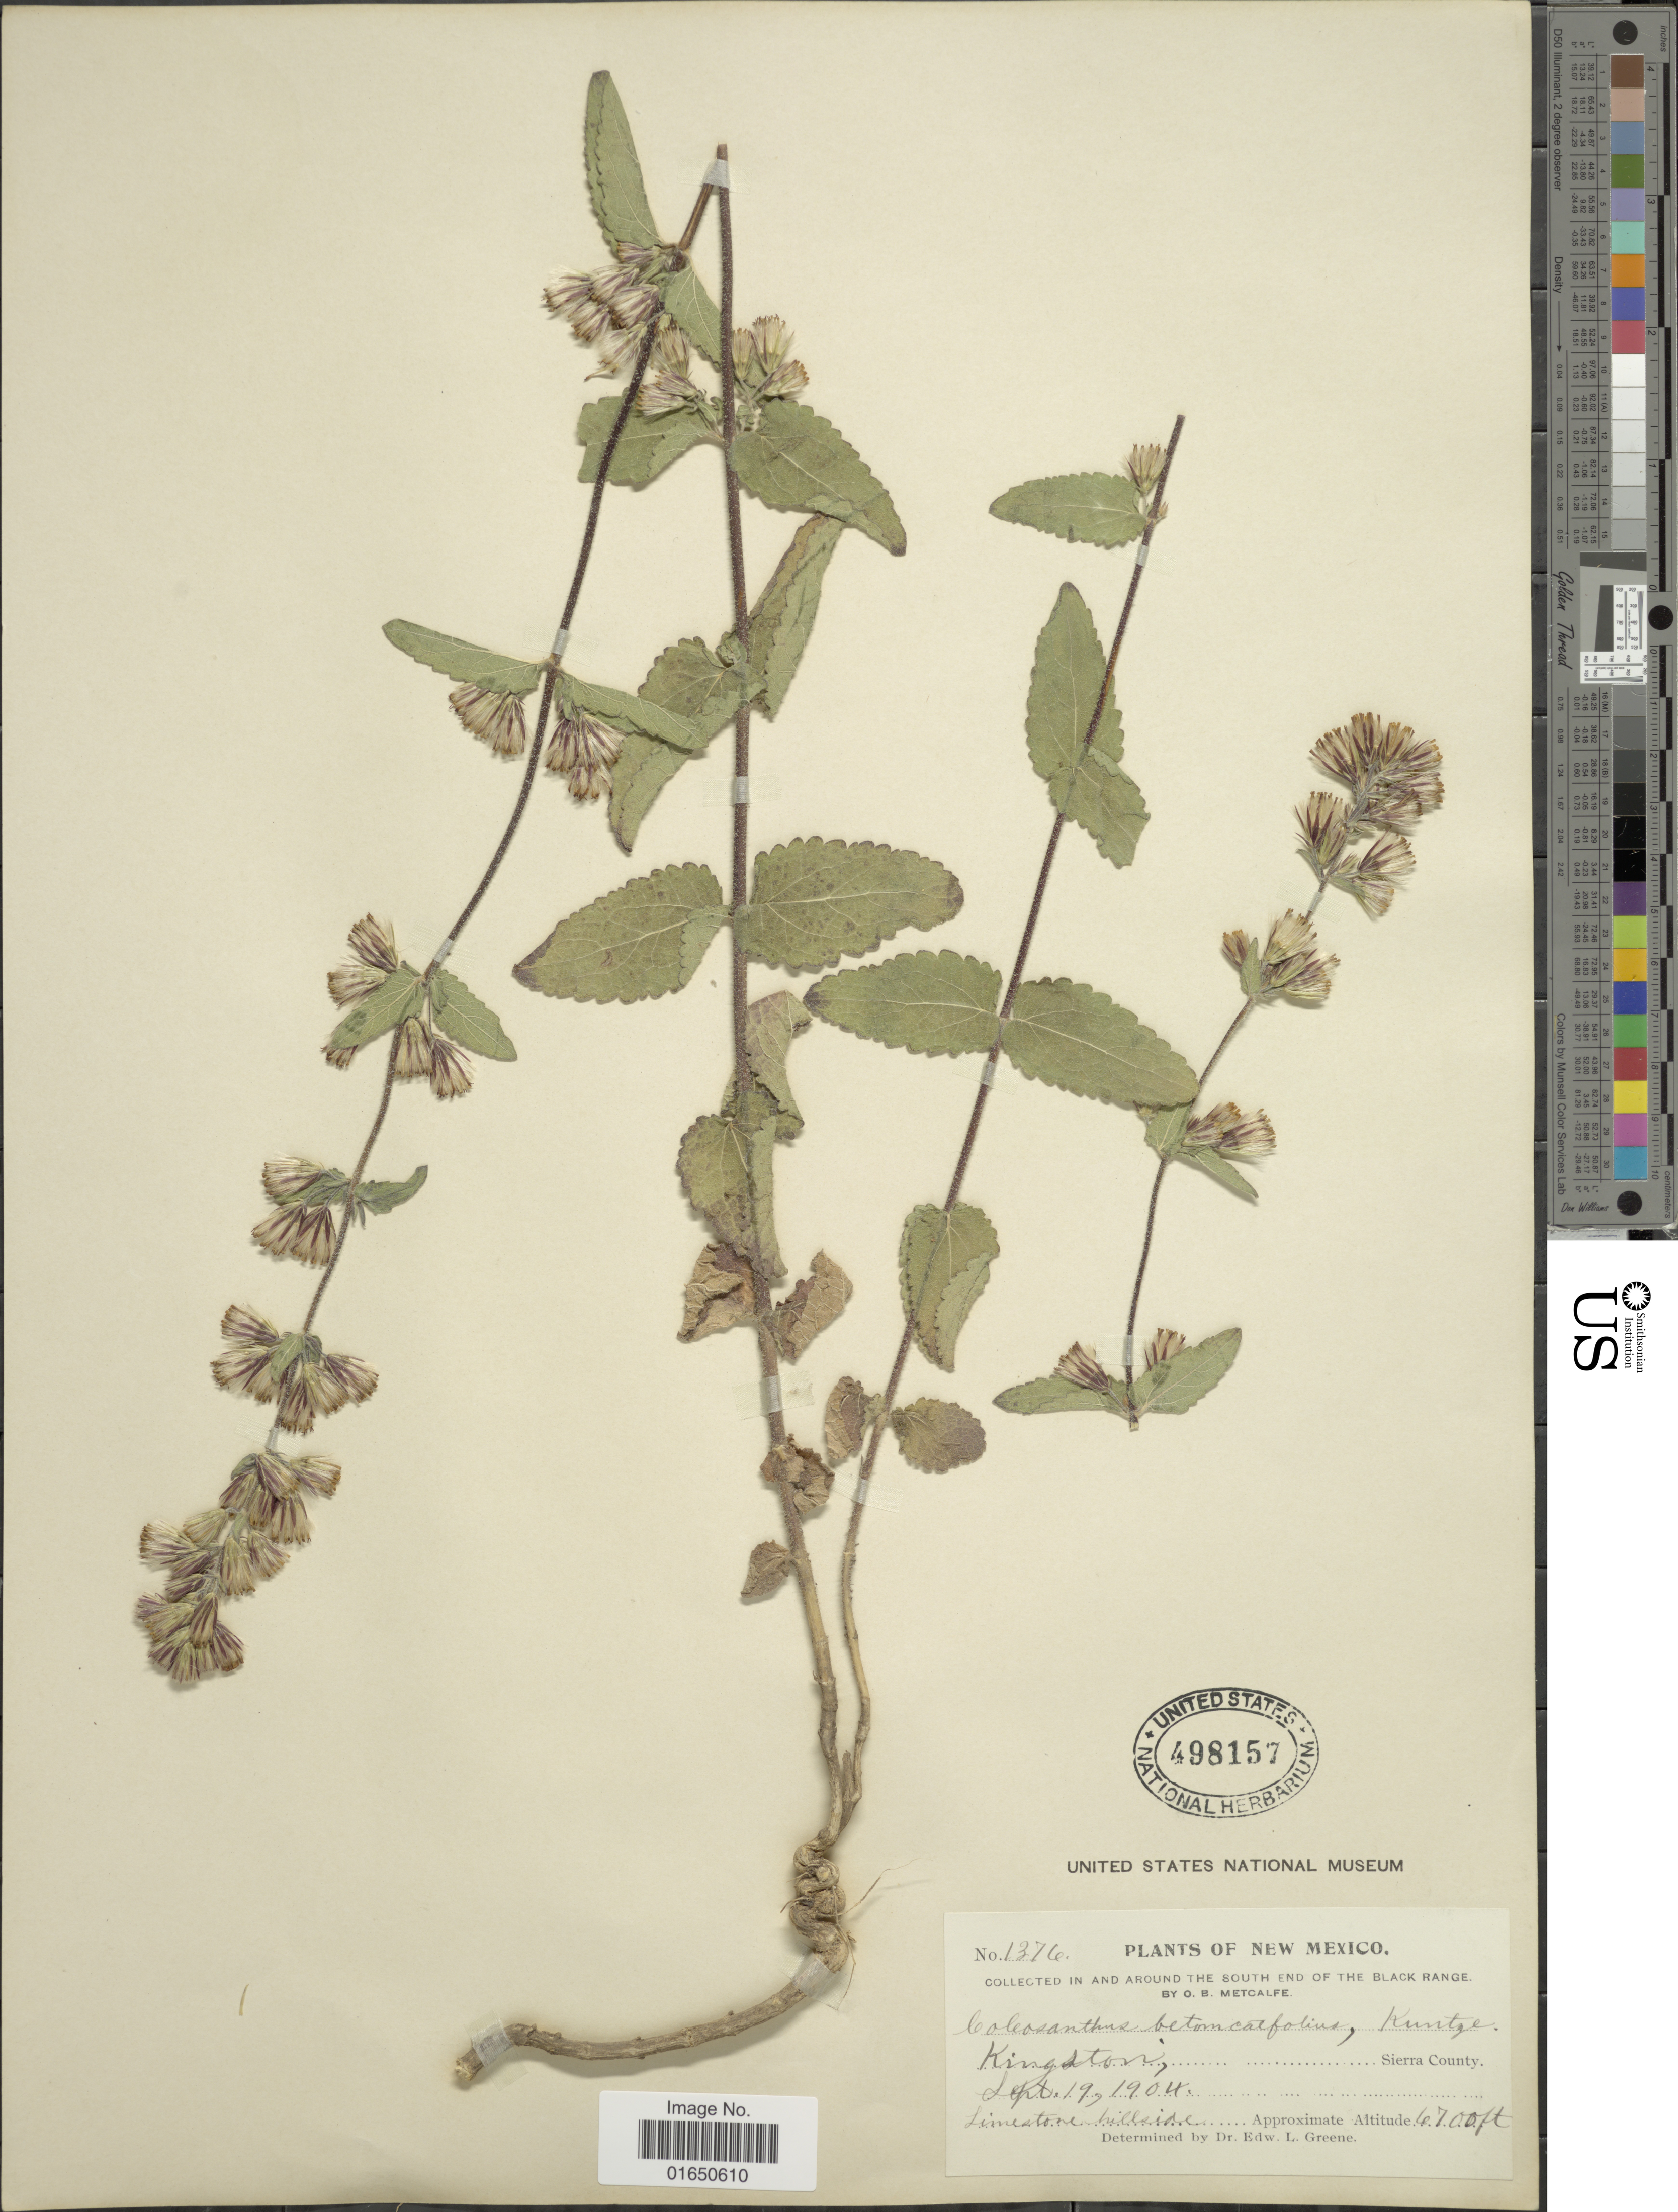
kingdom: Plantae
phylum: Tracheophyta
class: Magnoliopsida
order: Asterales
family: Asteraceae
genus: Brickellia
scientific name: Brickellia betonicifolia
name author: A. Gray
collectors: O. B. Metcalfe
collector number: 1376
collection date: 1904-09-19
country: United States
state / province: New Mexico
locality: In and around the South end of the Black Range. Kingston, Sierra County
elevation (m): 2042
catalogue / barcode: US 498157